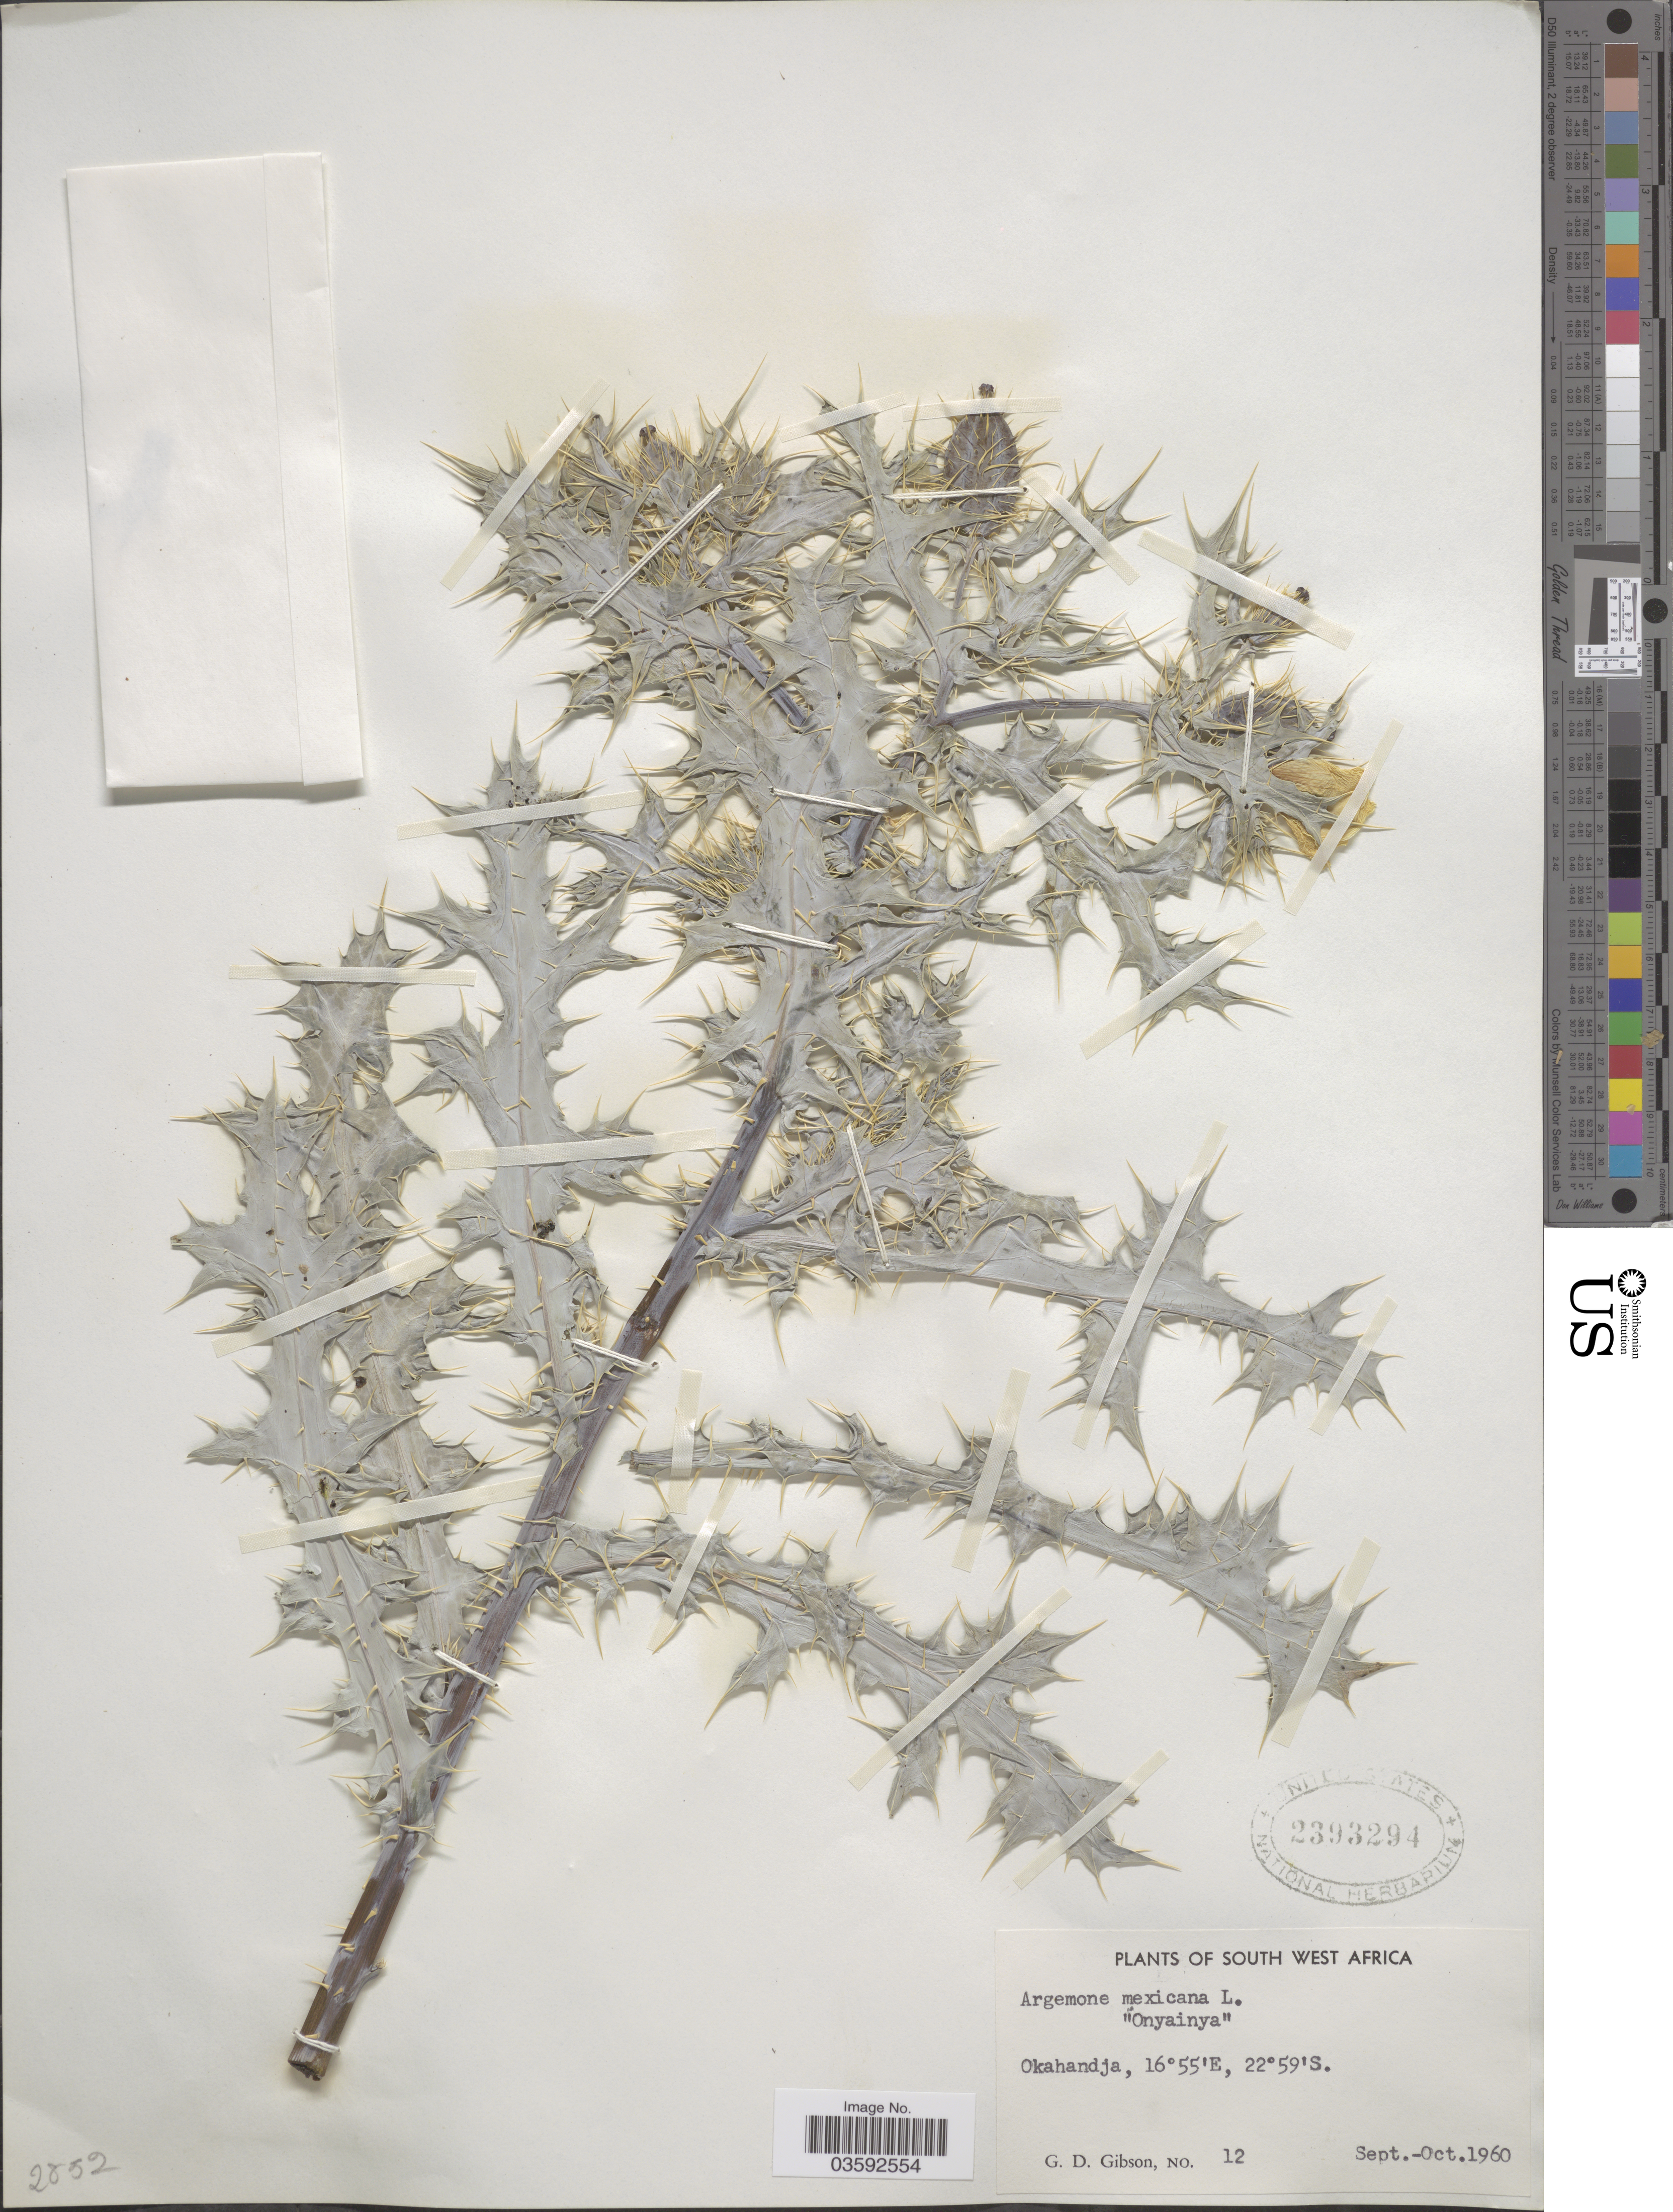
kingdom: Plantae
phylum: Tracheophyta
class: Magnoliopsida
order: Ranunculales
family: Papaveraceae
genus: Argemone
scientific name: Argemone mexicana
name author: L.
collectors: G. D. Gibson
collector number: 12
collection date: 1960-09/1960-10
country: Namibia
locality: South West Africa. Okahandja.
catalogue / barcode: US 2393294